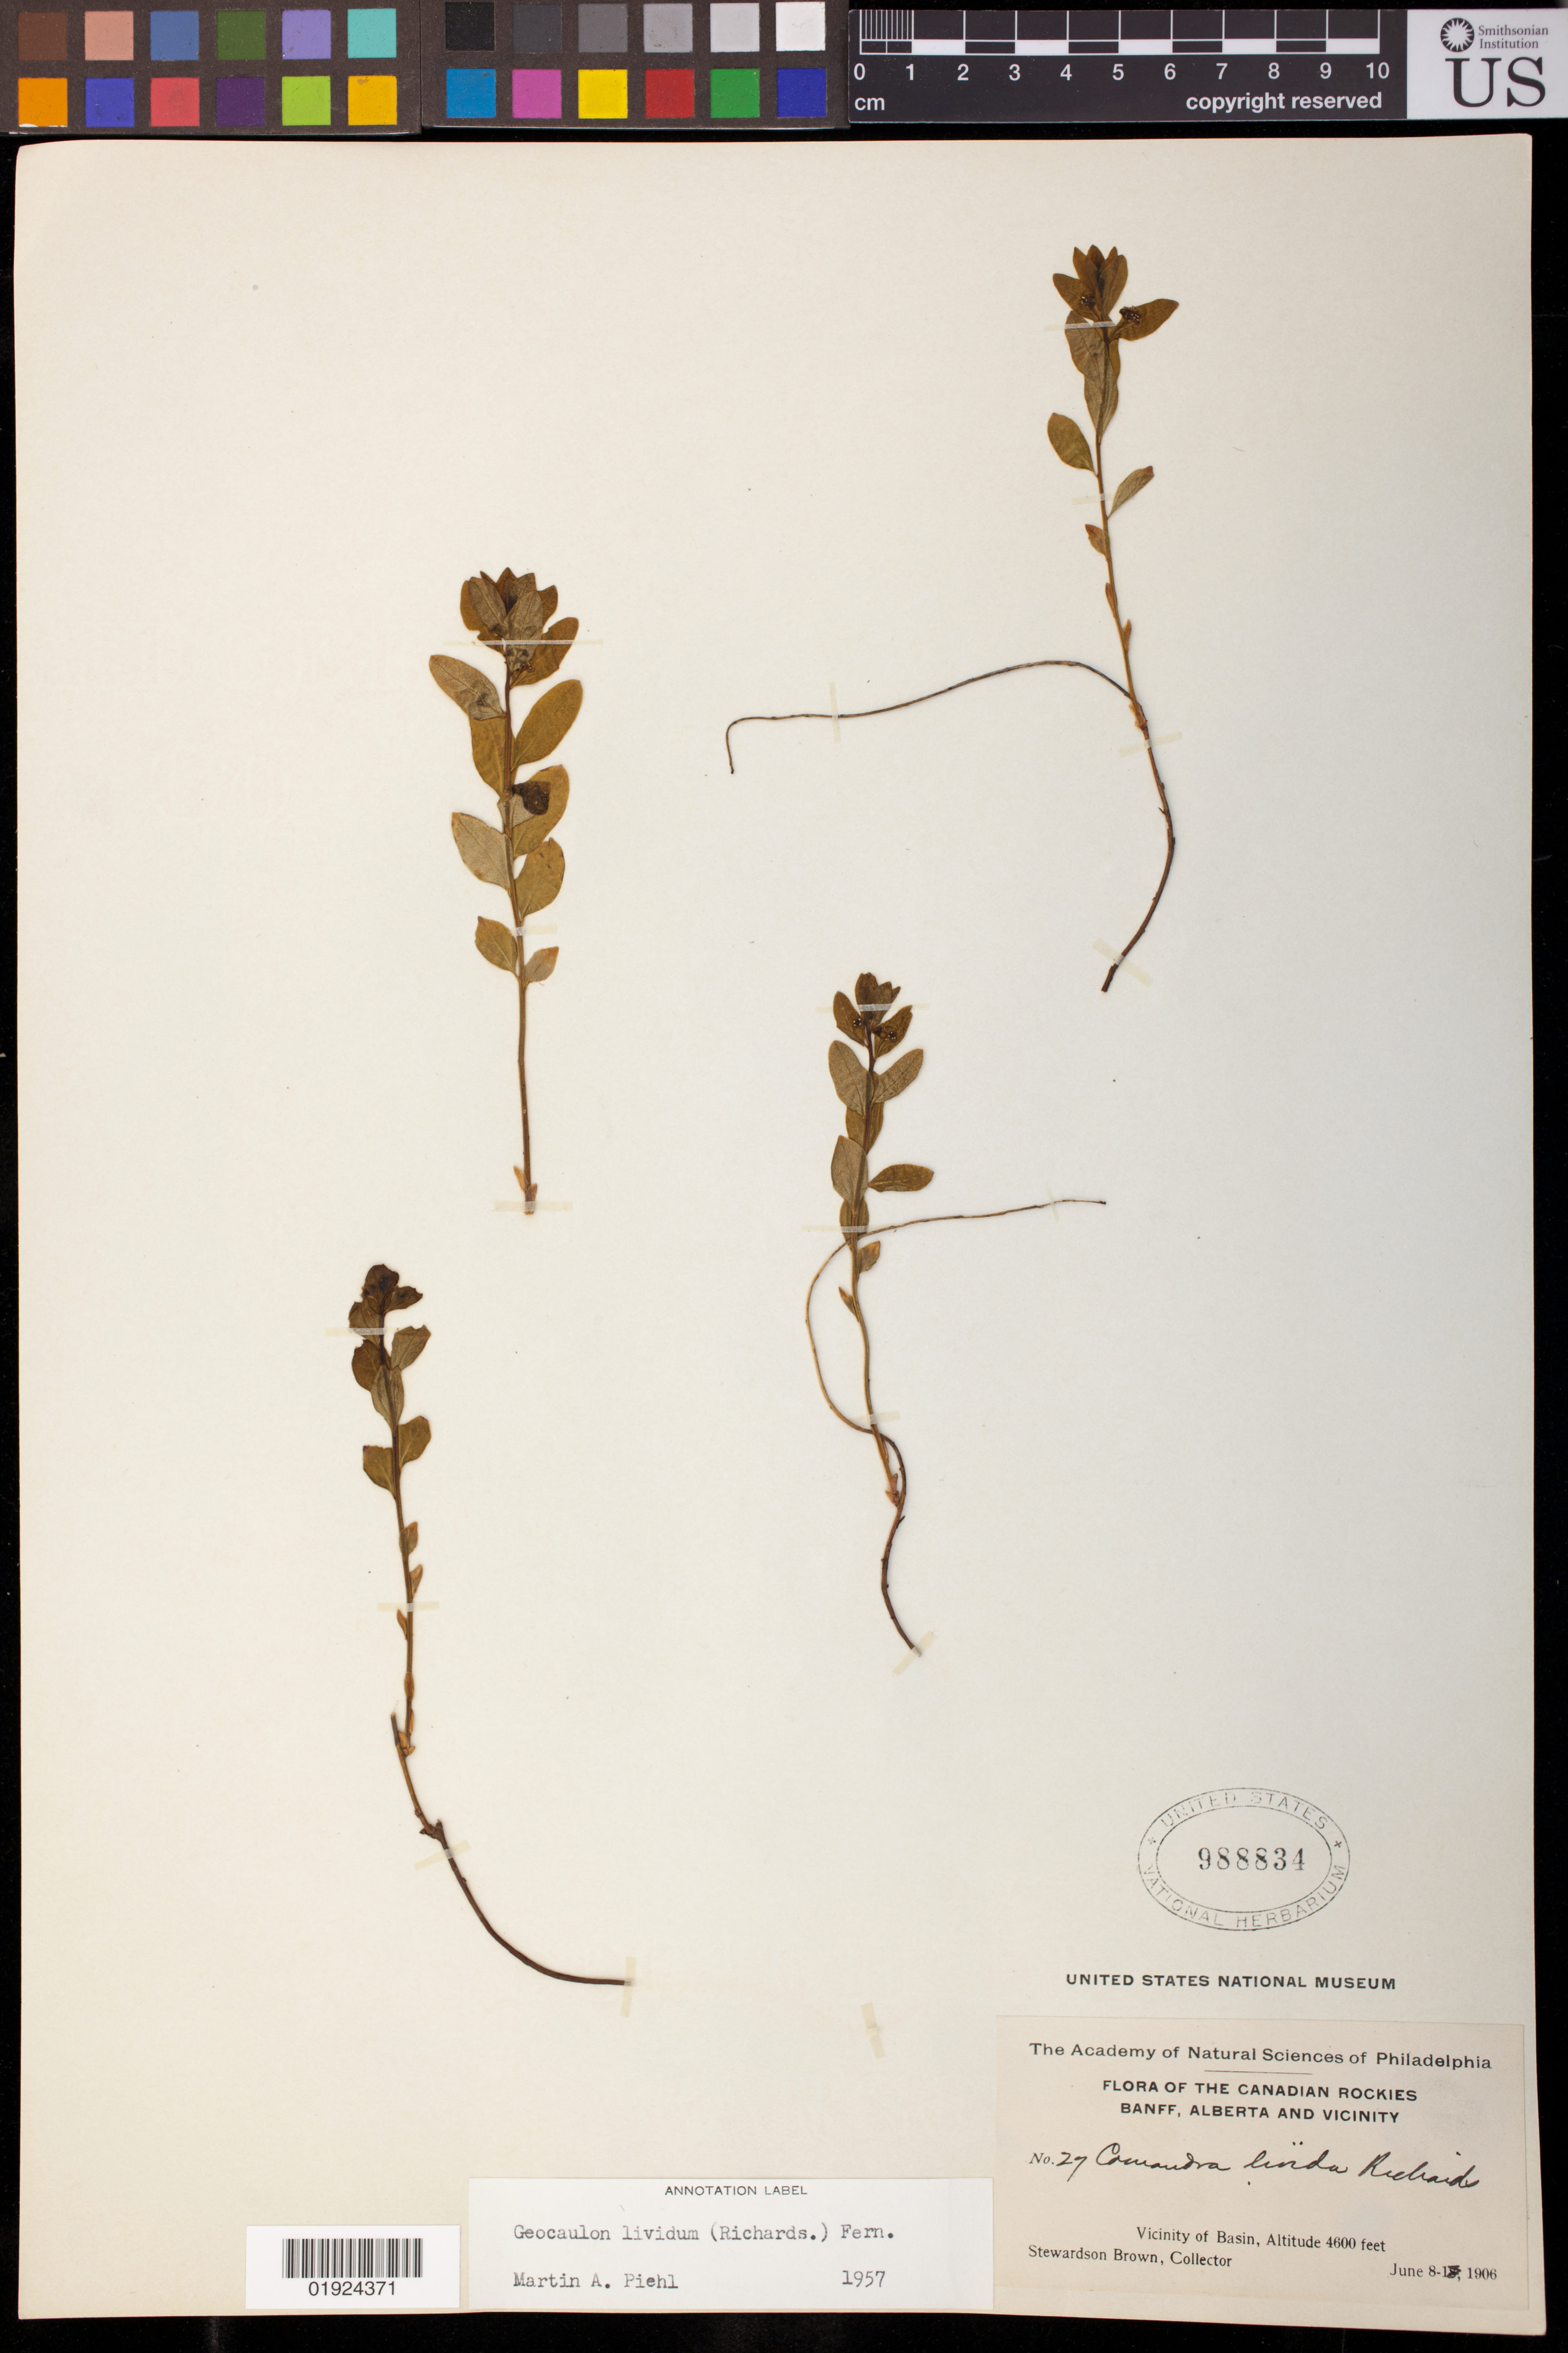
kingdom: Plantae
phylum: Tracheophyta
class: Magnoliopsida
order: Santalales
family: Comandraceae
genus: Geocaulon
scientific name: Geocaulon lividum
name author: (Richardson) Fernald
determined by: Piehl, M. A.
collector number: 27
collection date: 1906-06-08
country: Canada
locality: The Canadian Rockies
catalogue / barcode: US 988834